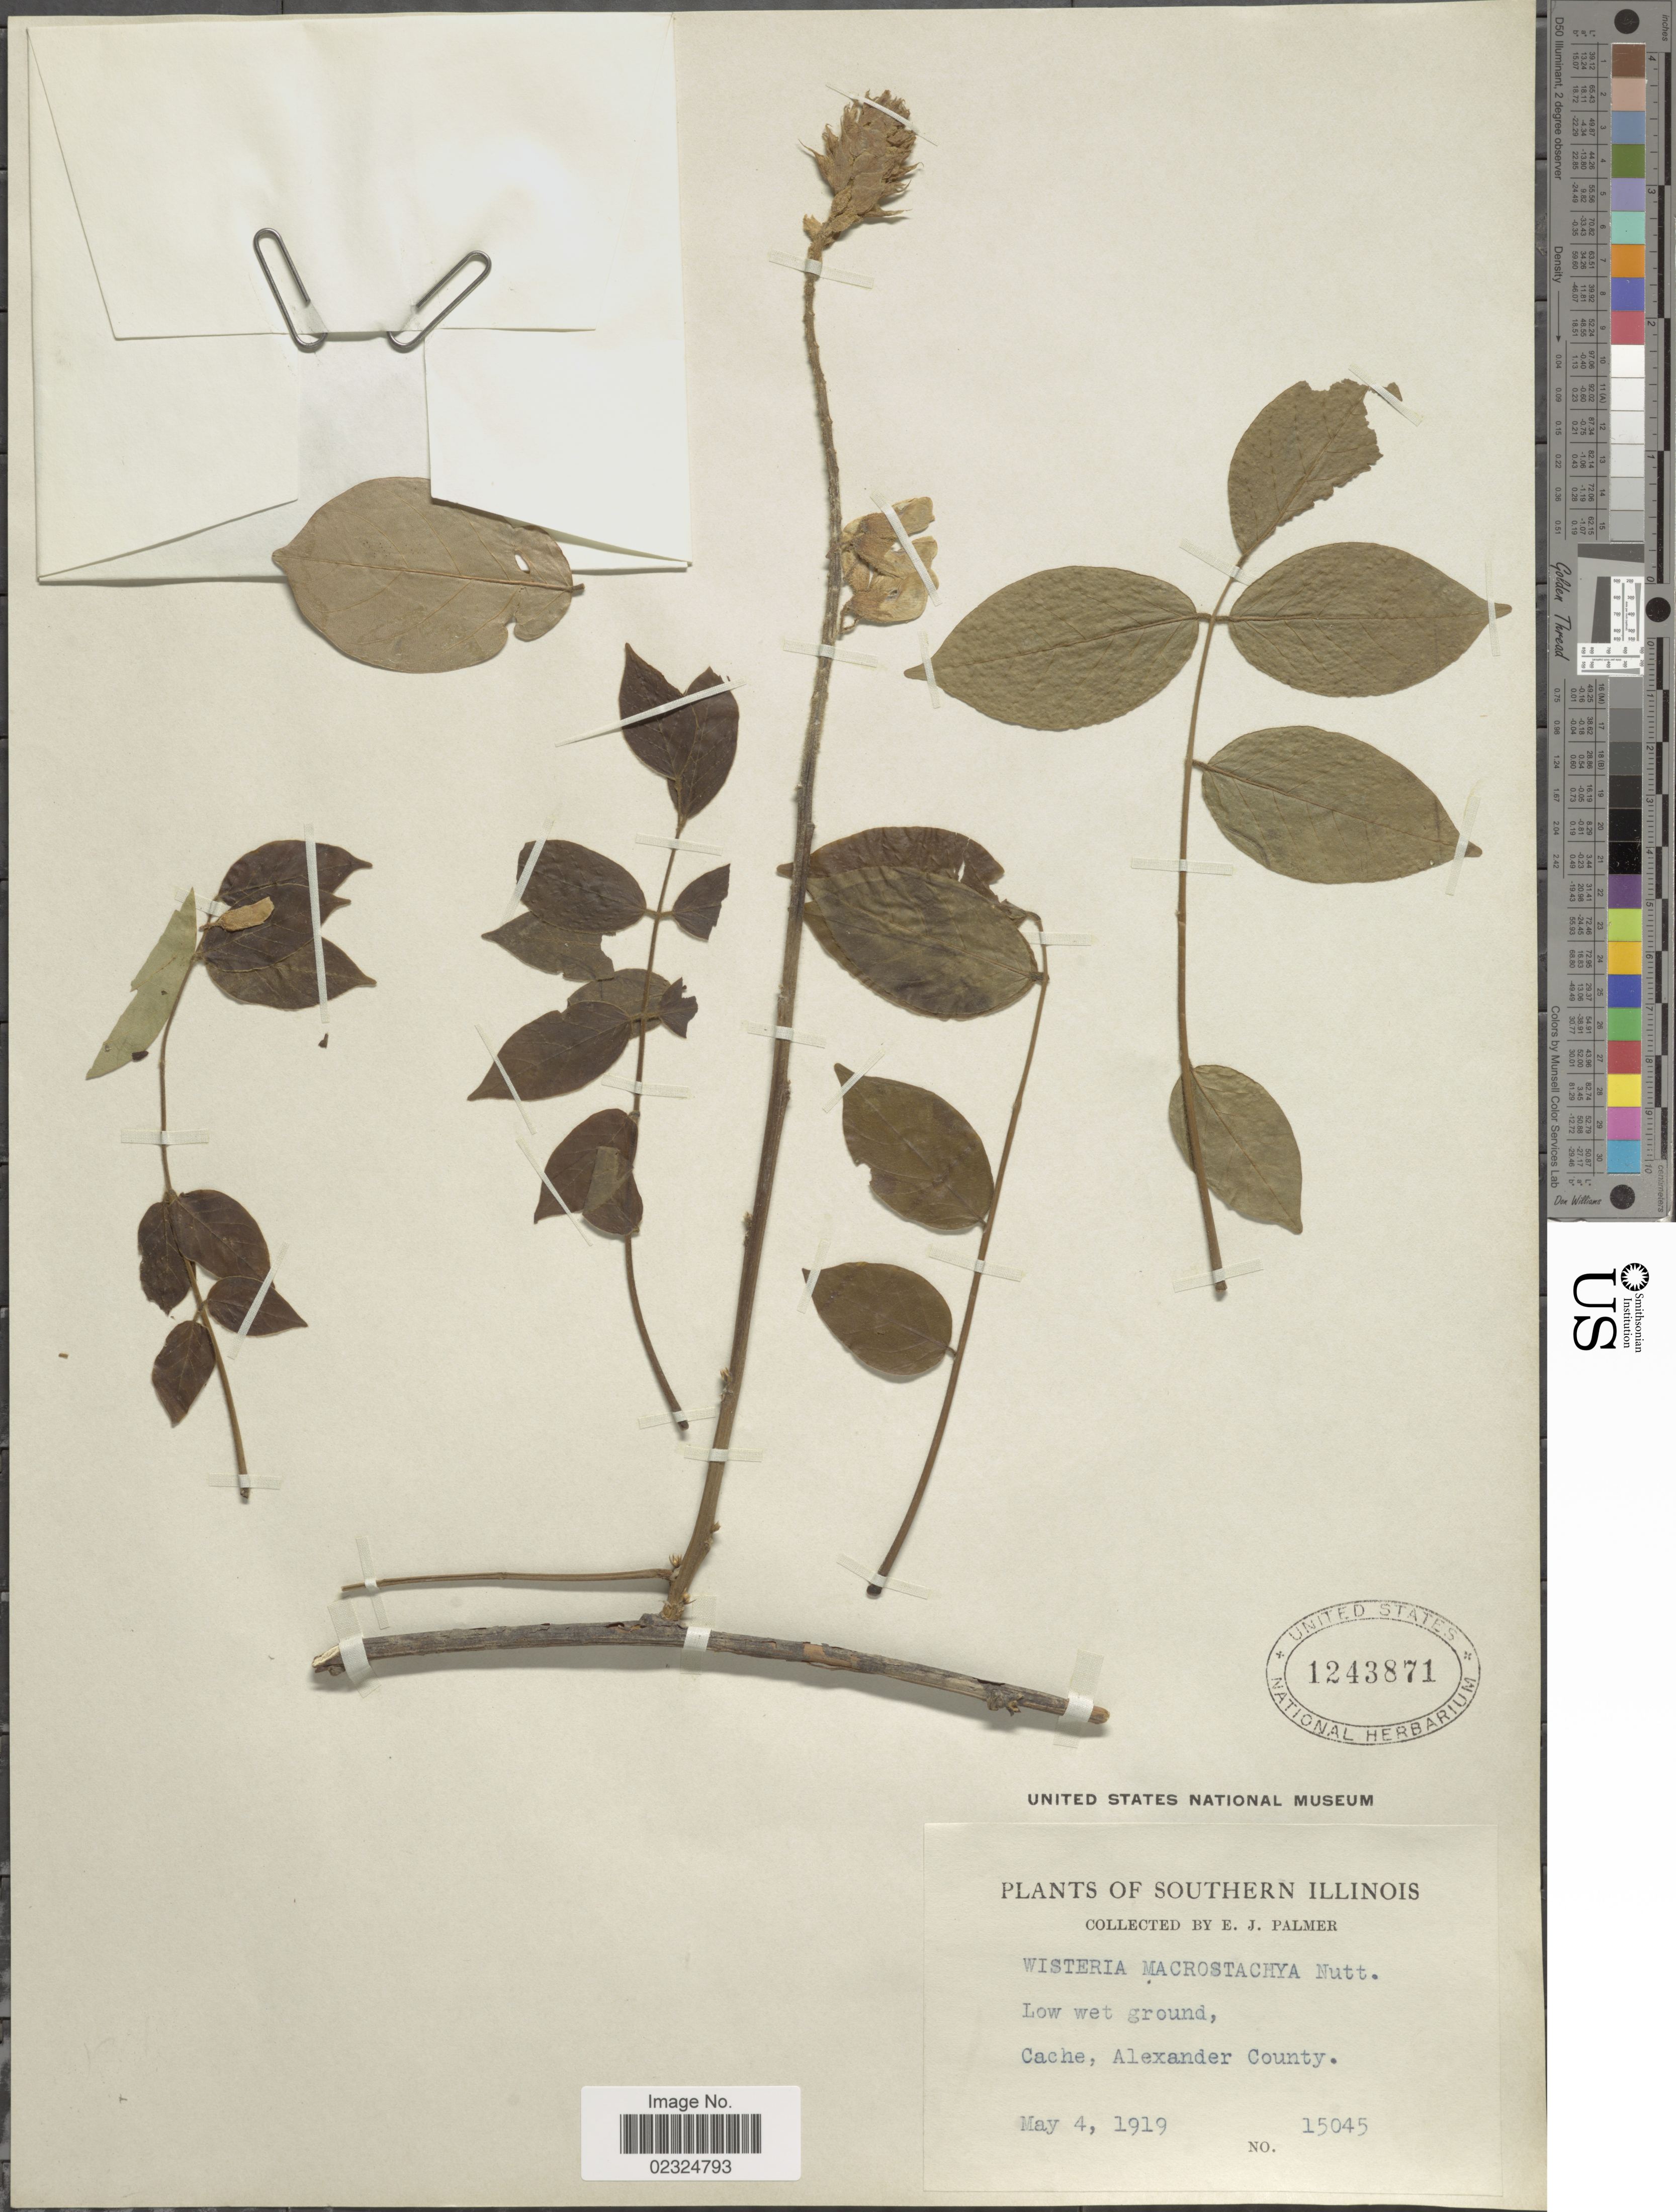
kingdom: Plantae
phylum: Tracheophyta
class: Magnoliopsida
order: Fabales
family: Fabaceae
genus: Wisteria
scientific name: Wisteria macrostachya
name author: (Torr. & A. Gray) Nutt. ex B.L. Rob. & Fernald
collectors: E. J. Palmer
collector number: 15045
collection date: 1919-05-04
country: United States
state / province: Illinois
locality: Southern Illinois, Cache, Alexander County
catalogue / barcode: US 1243871